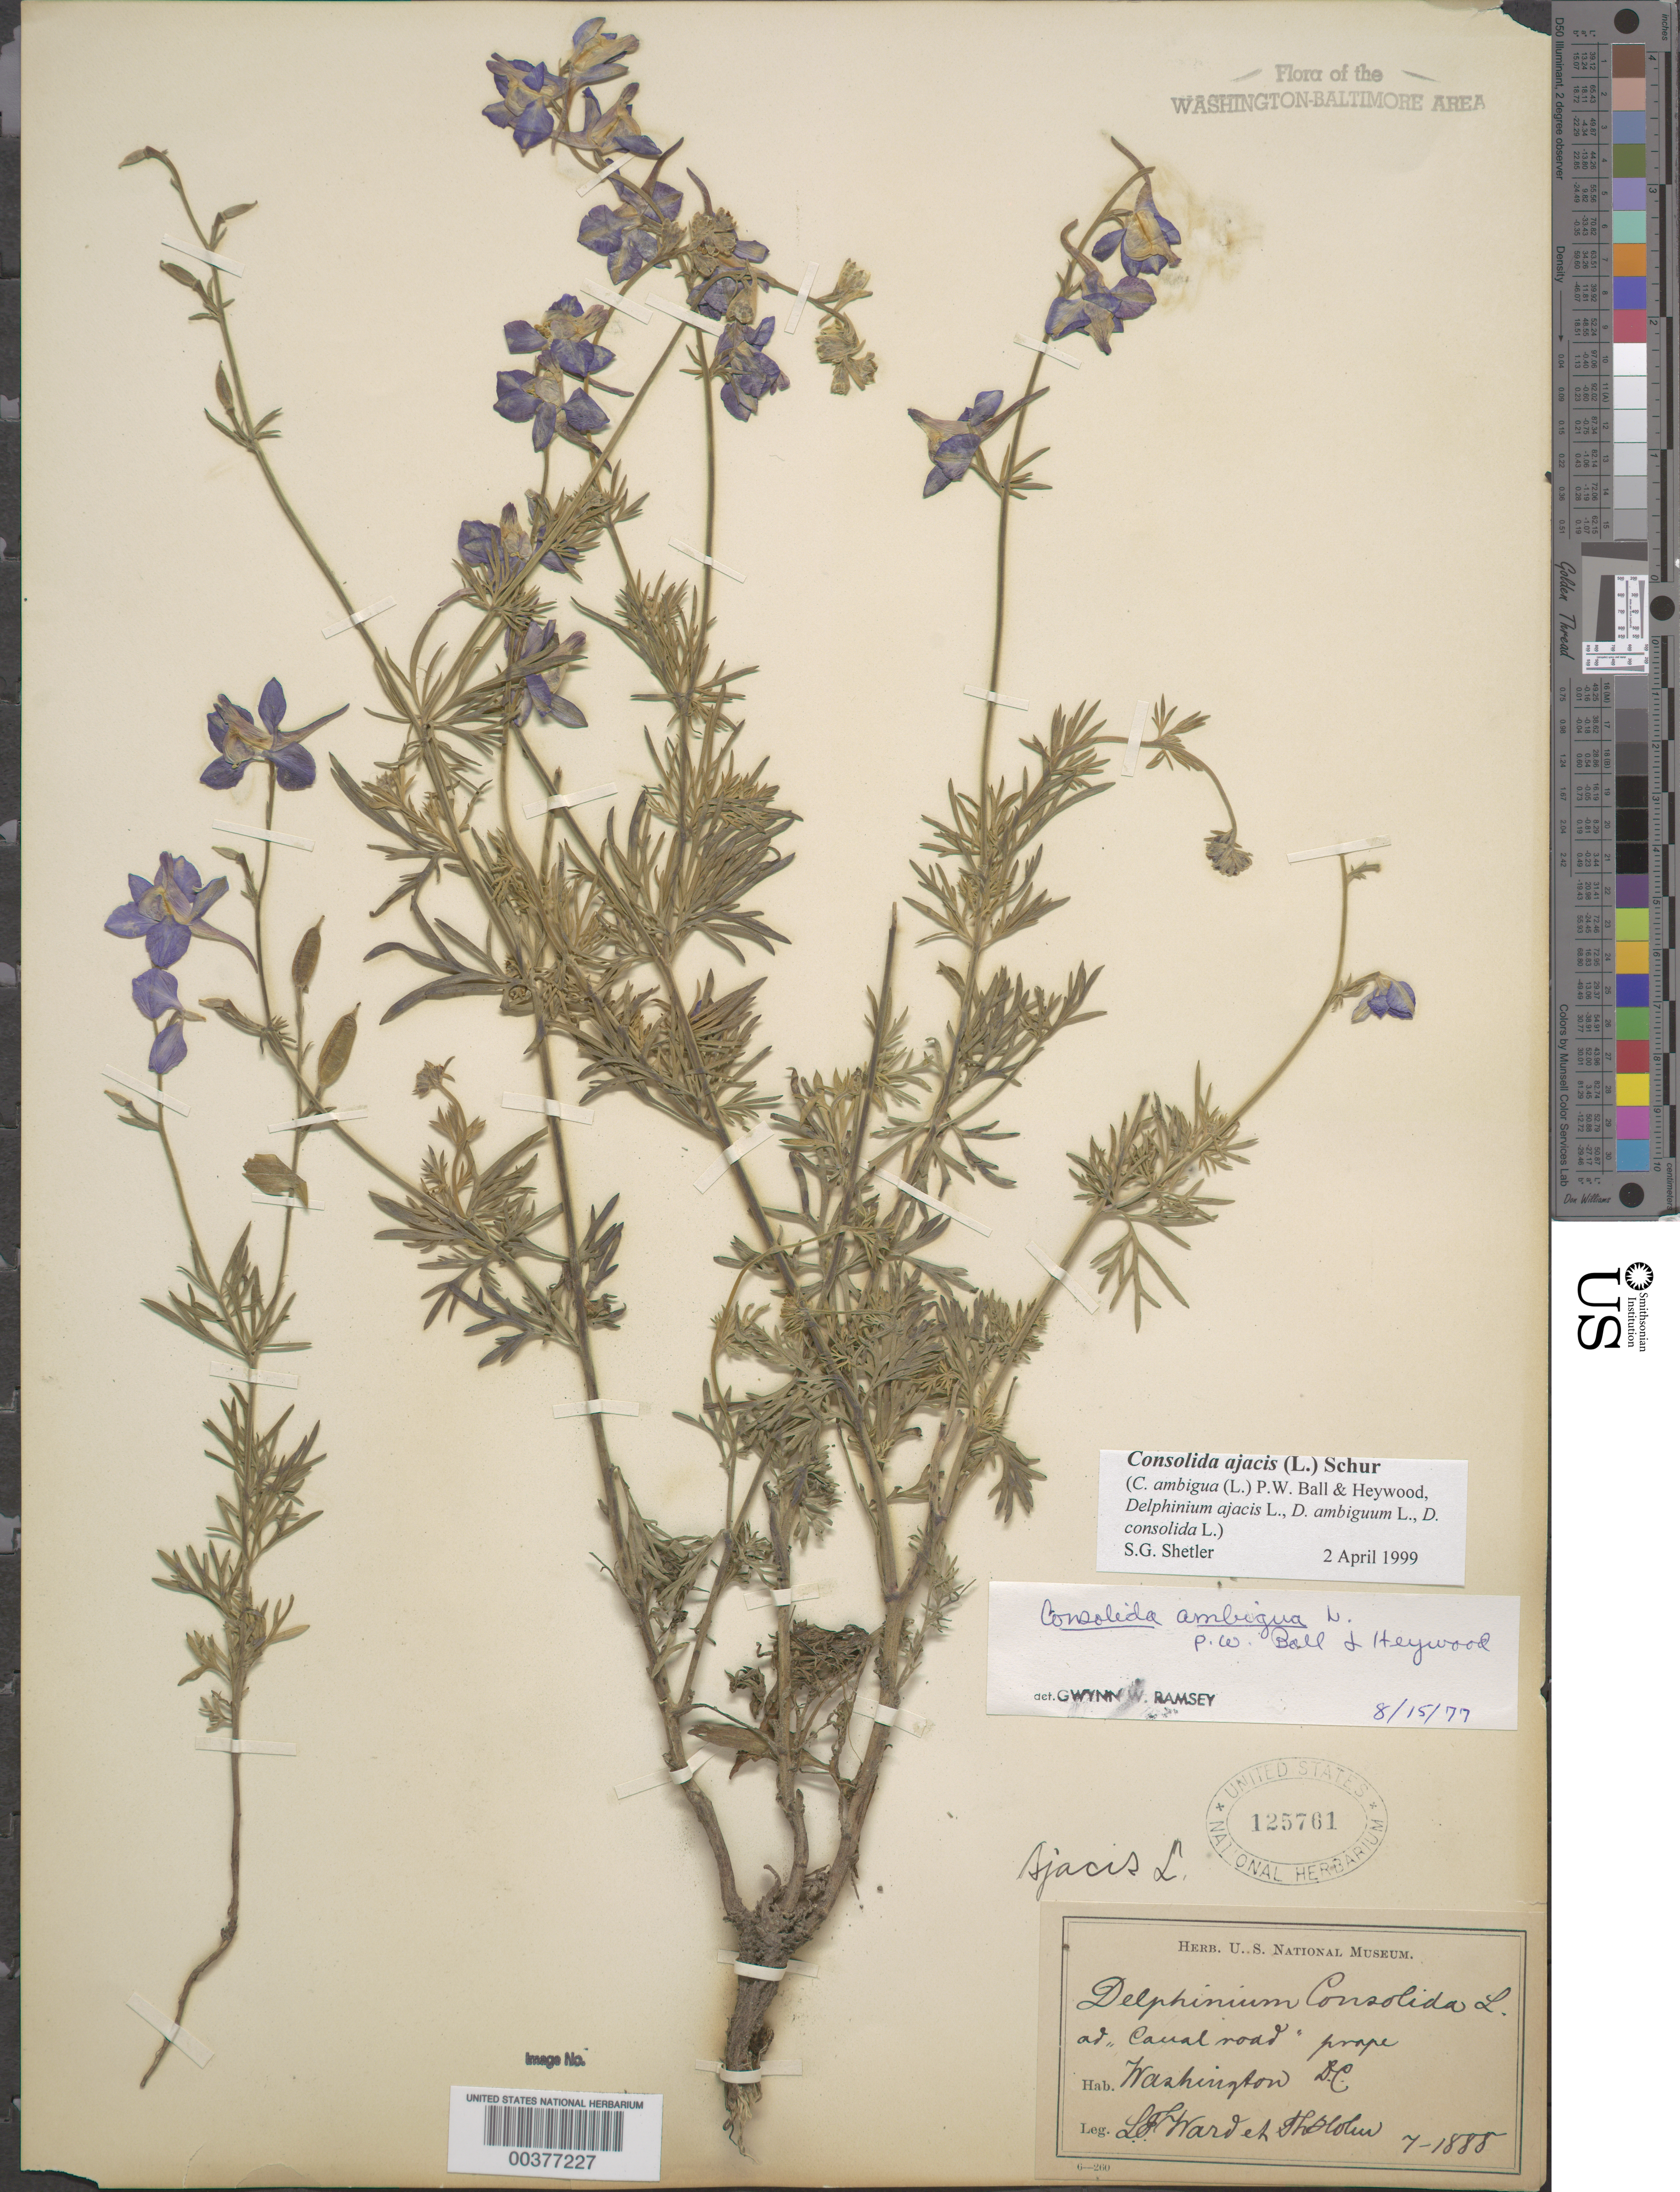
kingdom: Plantae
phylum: Tracheophyta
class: Magnoliopsida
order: Ranunculales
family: Ranunculaceae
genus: Delphinium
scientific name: Delphinium ajacis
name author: L.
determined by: Strong, M. T., (US), Smithsonian Institution - National Museum of Natural History (UNITED STATES)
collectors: L. F. Ward & T. Holm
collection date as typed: Jul 1888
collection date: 1888-07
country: United States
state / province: District of Columbia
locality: Canal Road near Washington DC C. and O. Canal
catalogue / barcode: US 125761